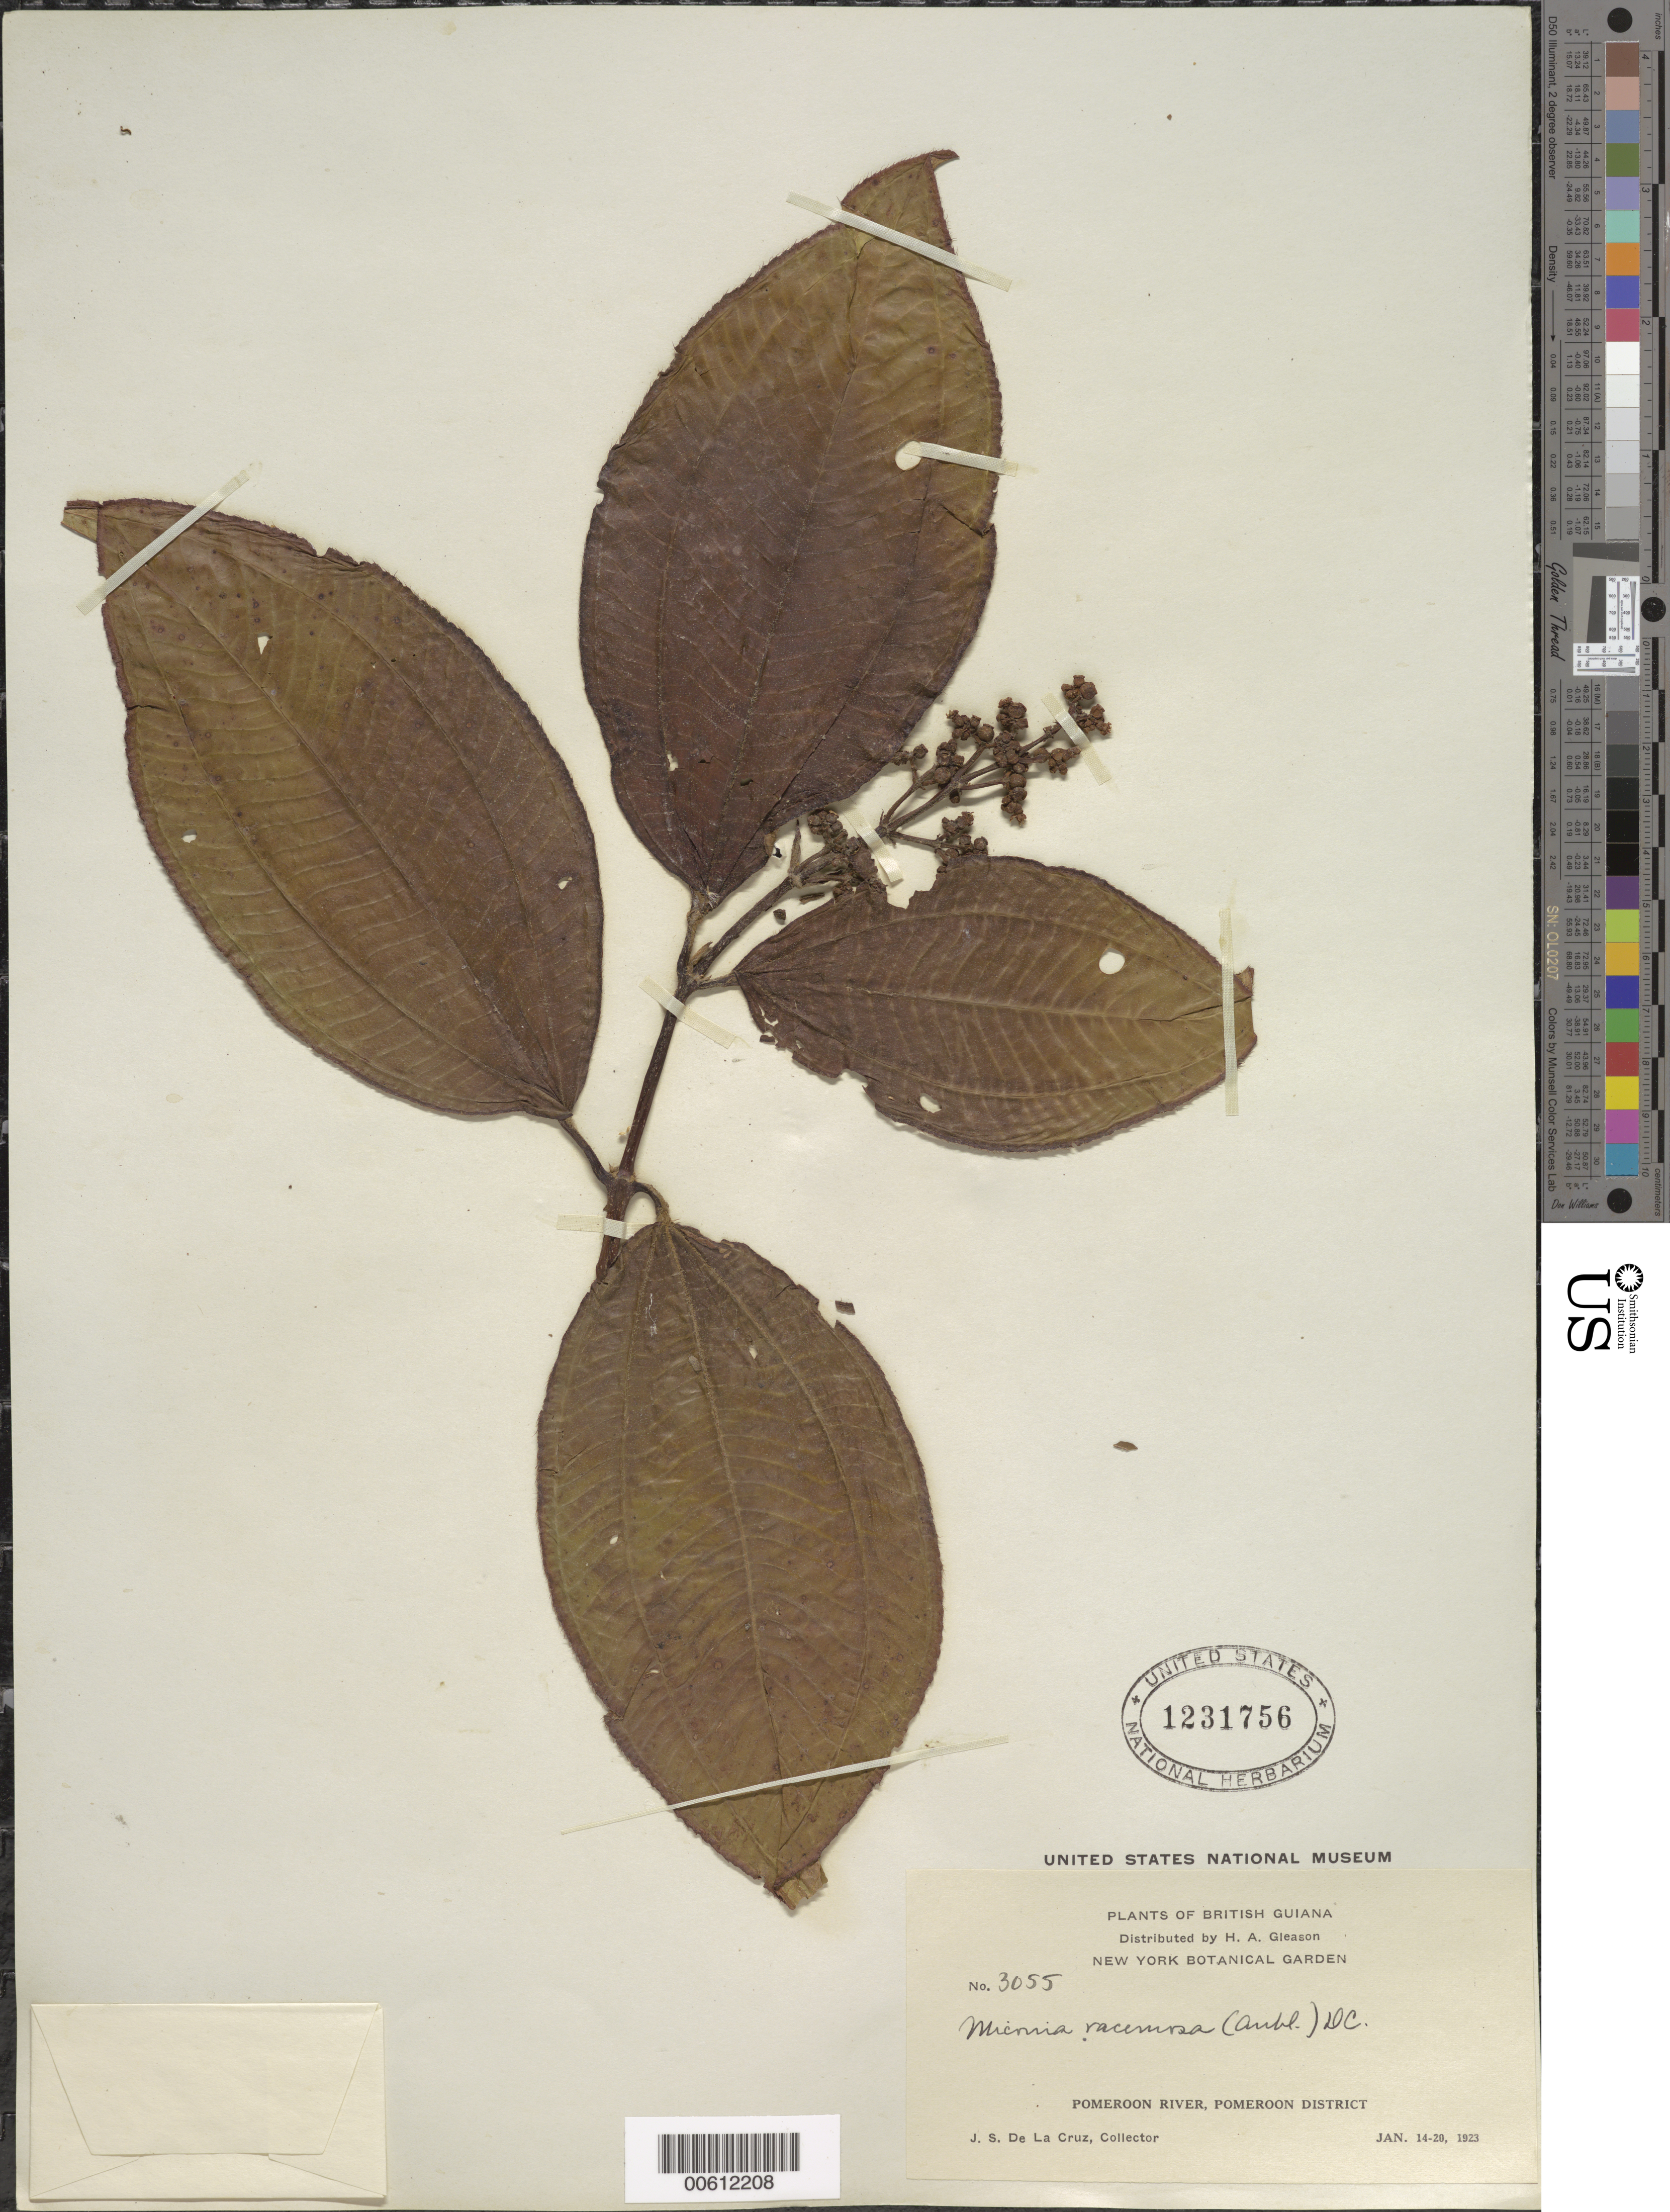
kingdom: Plantae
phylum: Tracheophyta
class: Magnoliopsida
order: Myrtales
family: Melastomataceae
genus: Miconia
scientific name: Miconia racemosa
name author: (Aubl.) DC.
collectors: J. S. de la Cruz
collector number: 3055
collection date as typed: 14-Jan-23 to 20-Jan-23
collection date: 1923-01-14/1923-01-20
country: Guyana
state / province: Pomeroon-Supenaam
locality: Pomeroon R.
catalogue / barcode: US 1231756